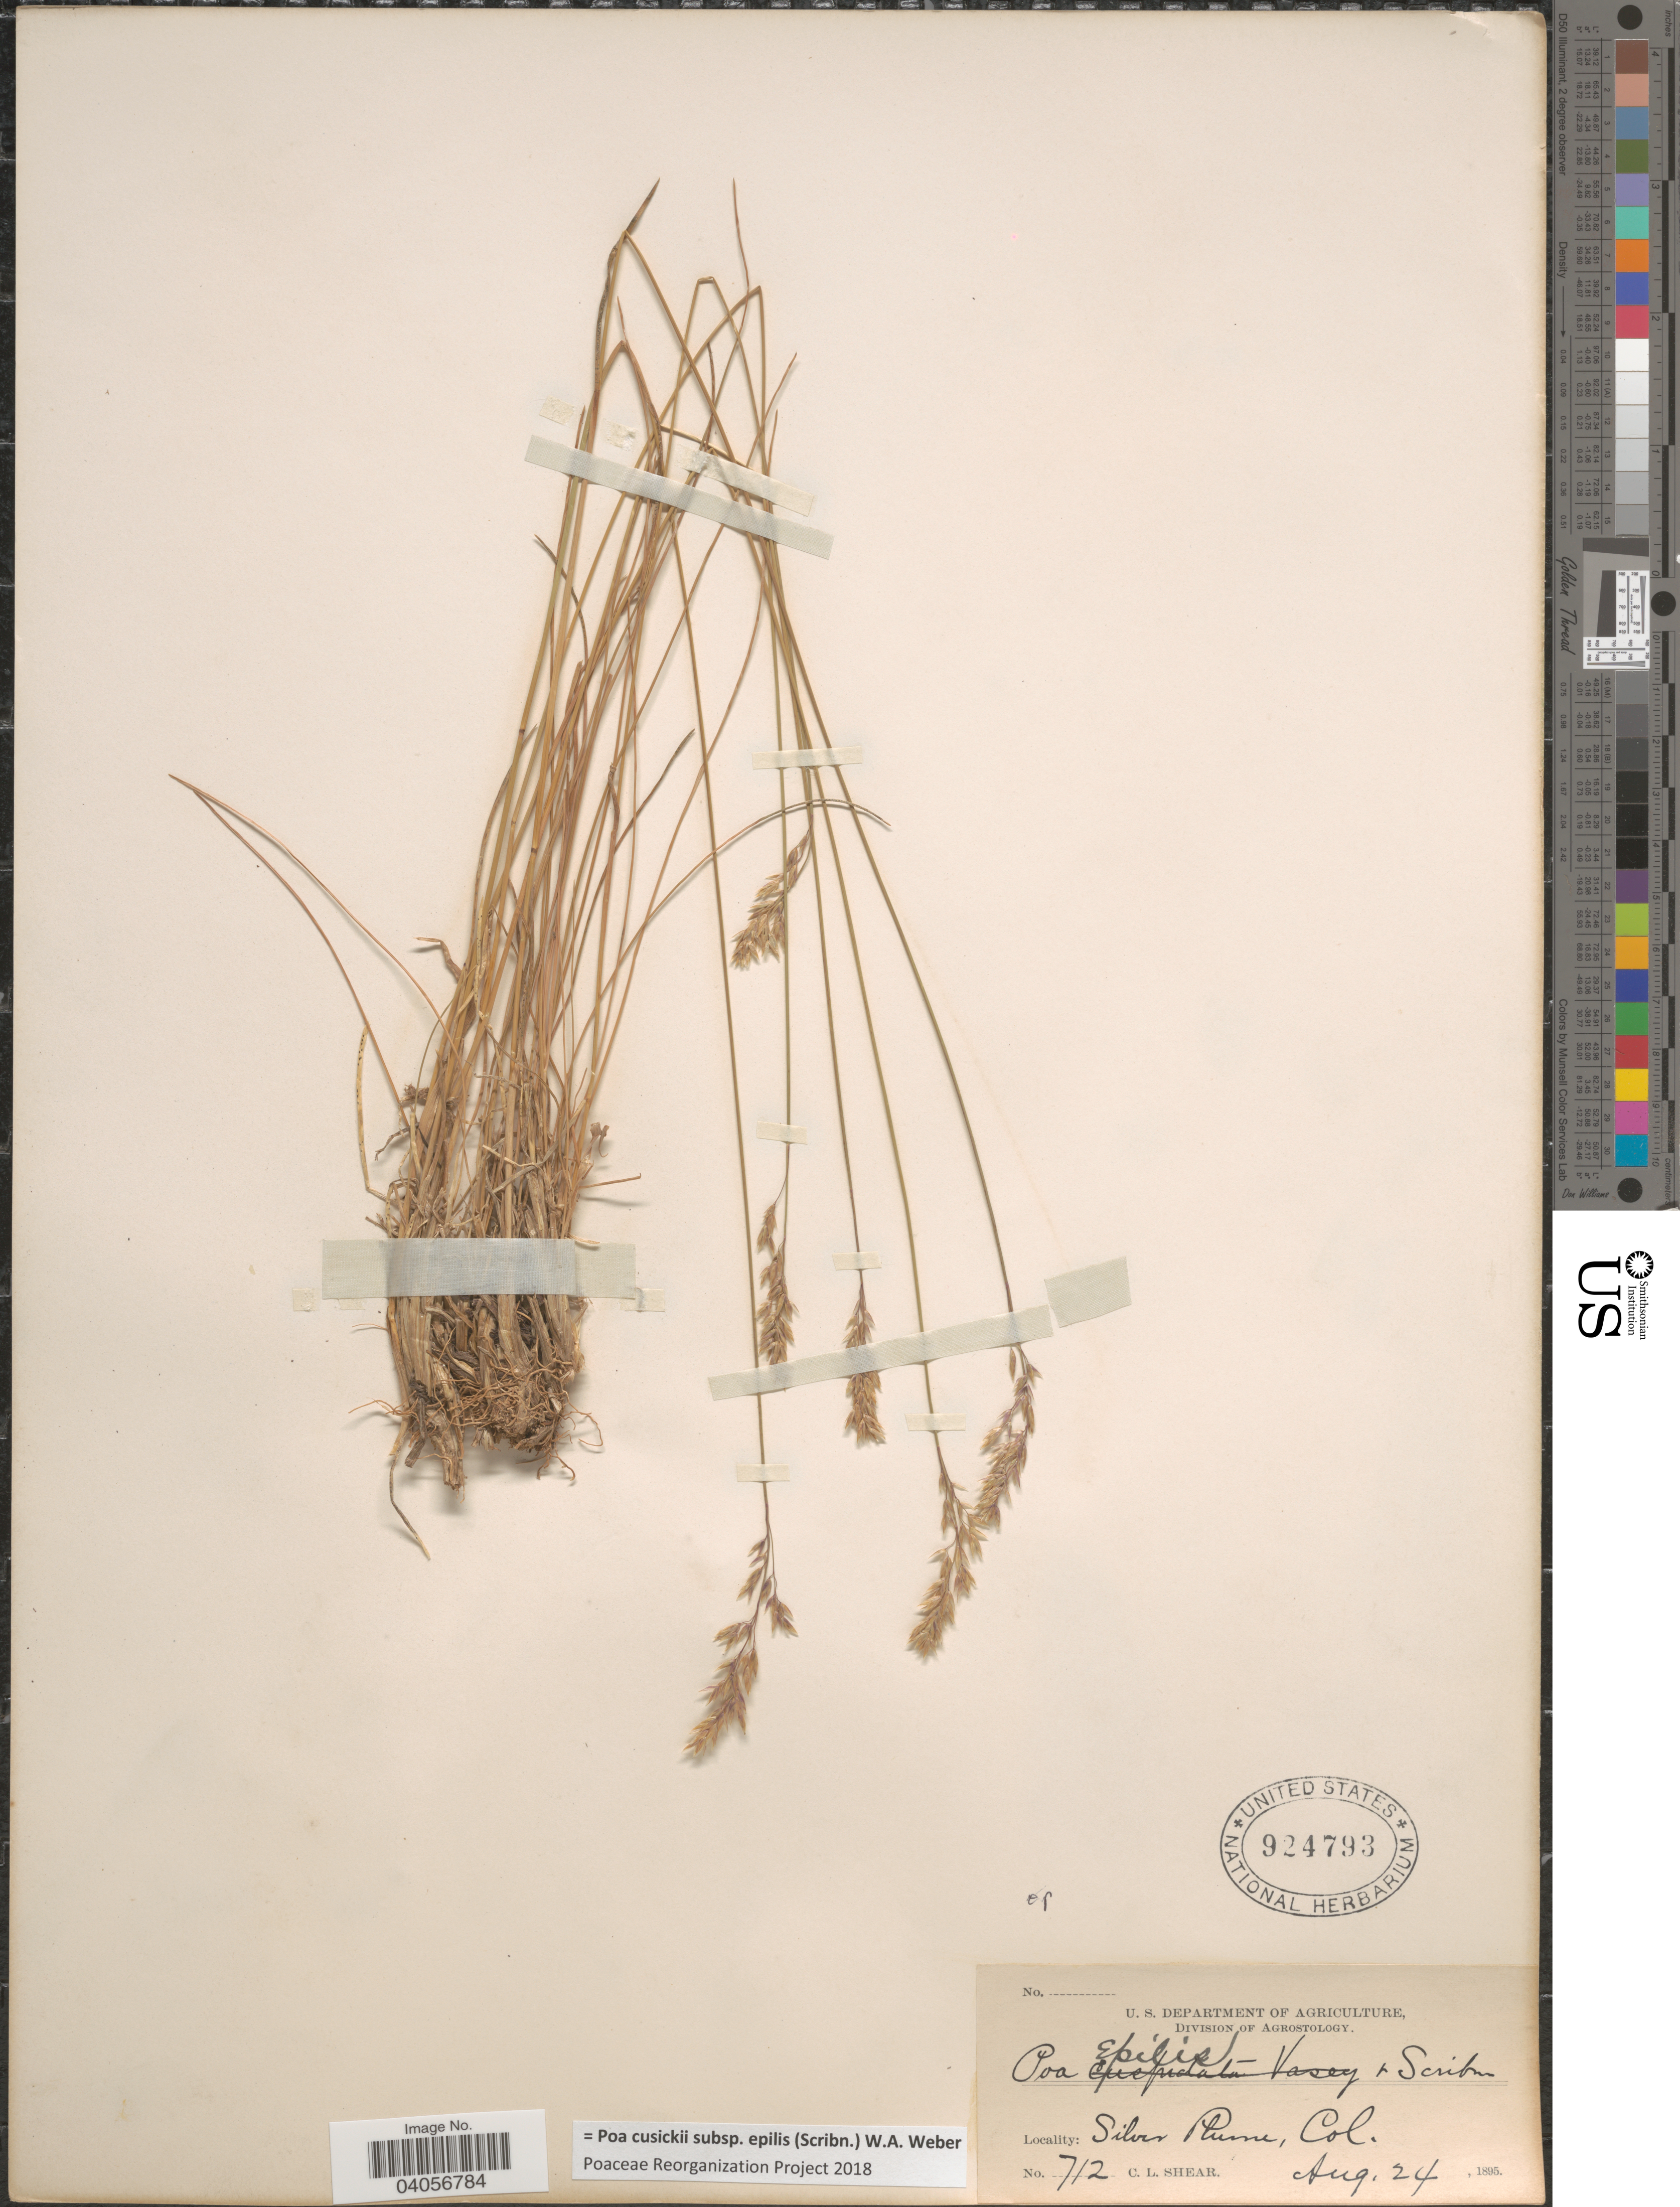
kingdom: Plantae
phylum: Tracheophyta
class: Liliopsida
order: Poales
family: Poaceae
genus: Poa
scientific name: Poa cusickii subsp. epilis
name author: (Scribn.) W.A. Weber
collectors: C. L. Shear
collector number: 712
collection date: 1895-08-24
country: United States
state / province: Colorado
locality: Silver Plume.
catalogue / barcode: US 924793